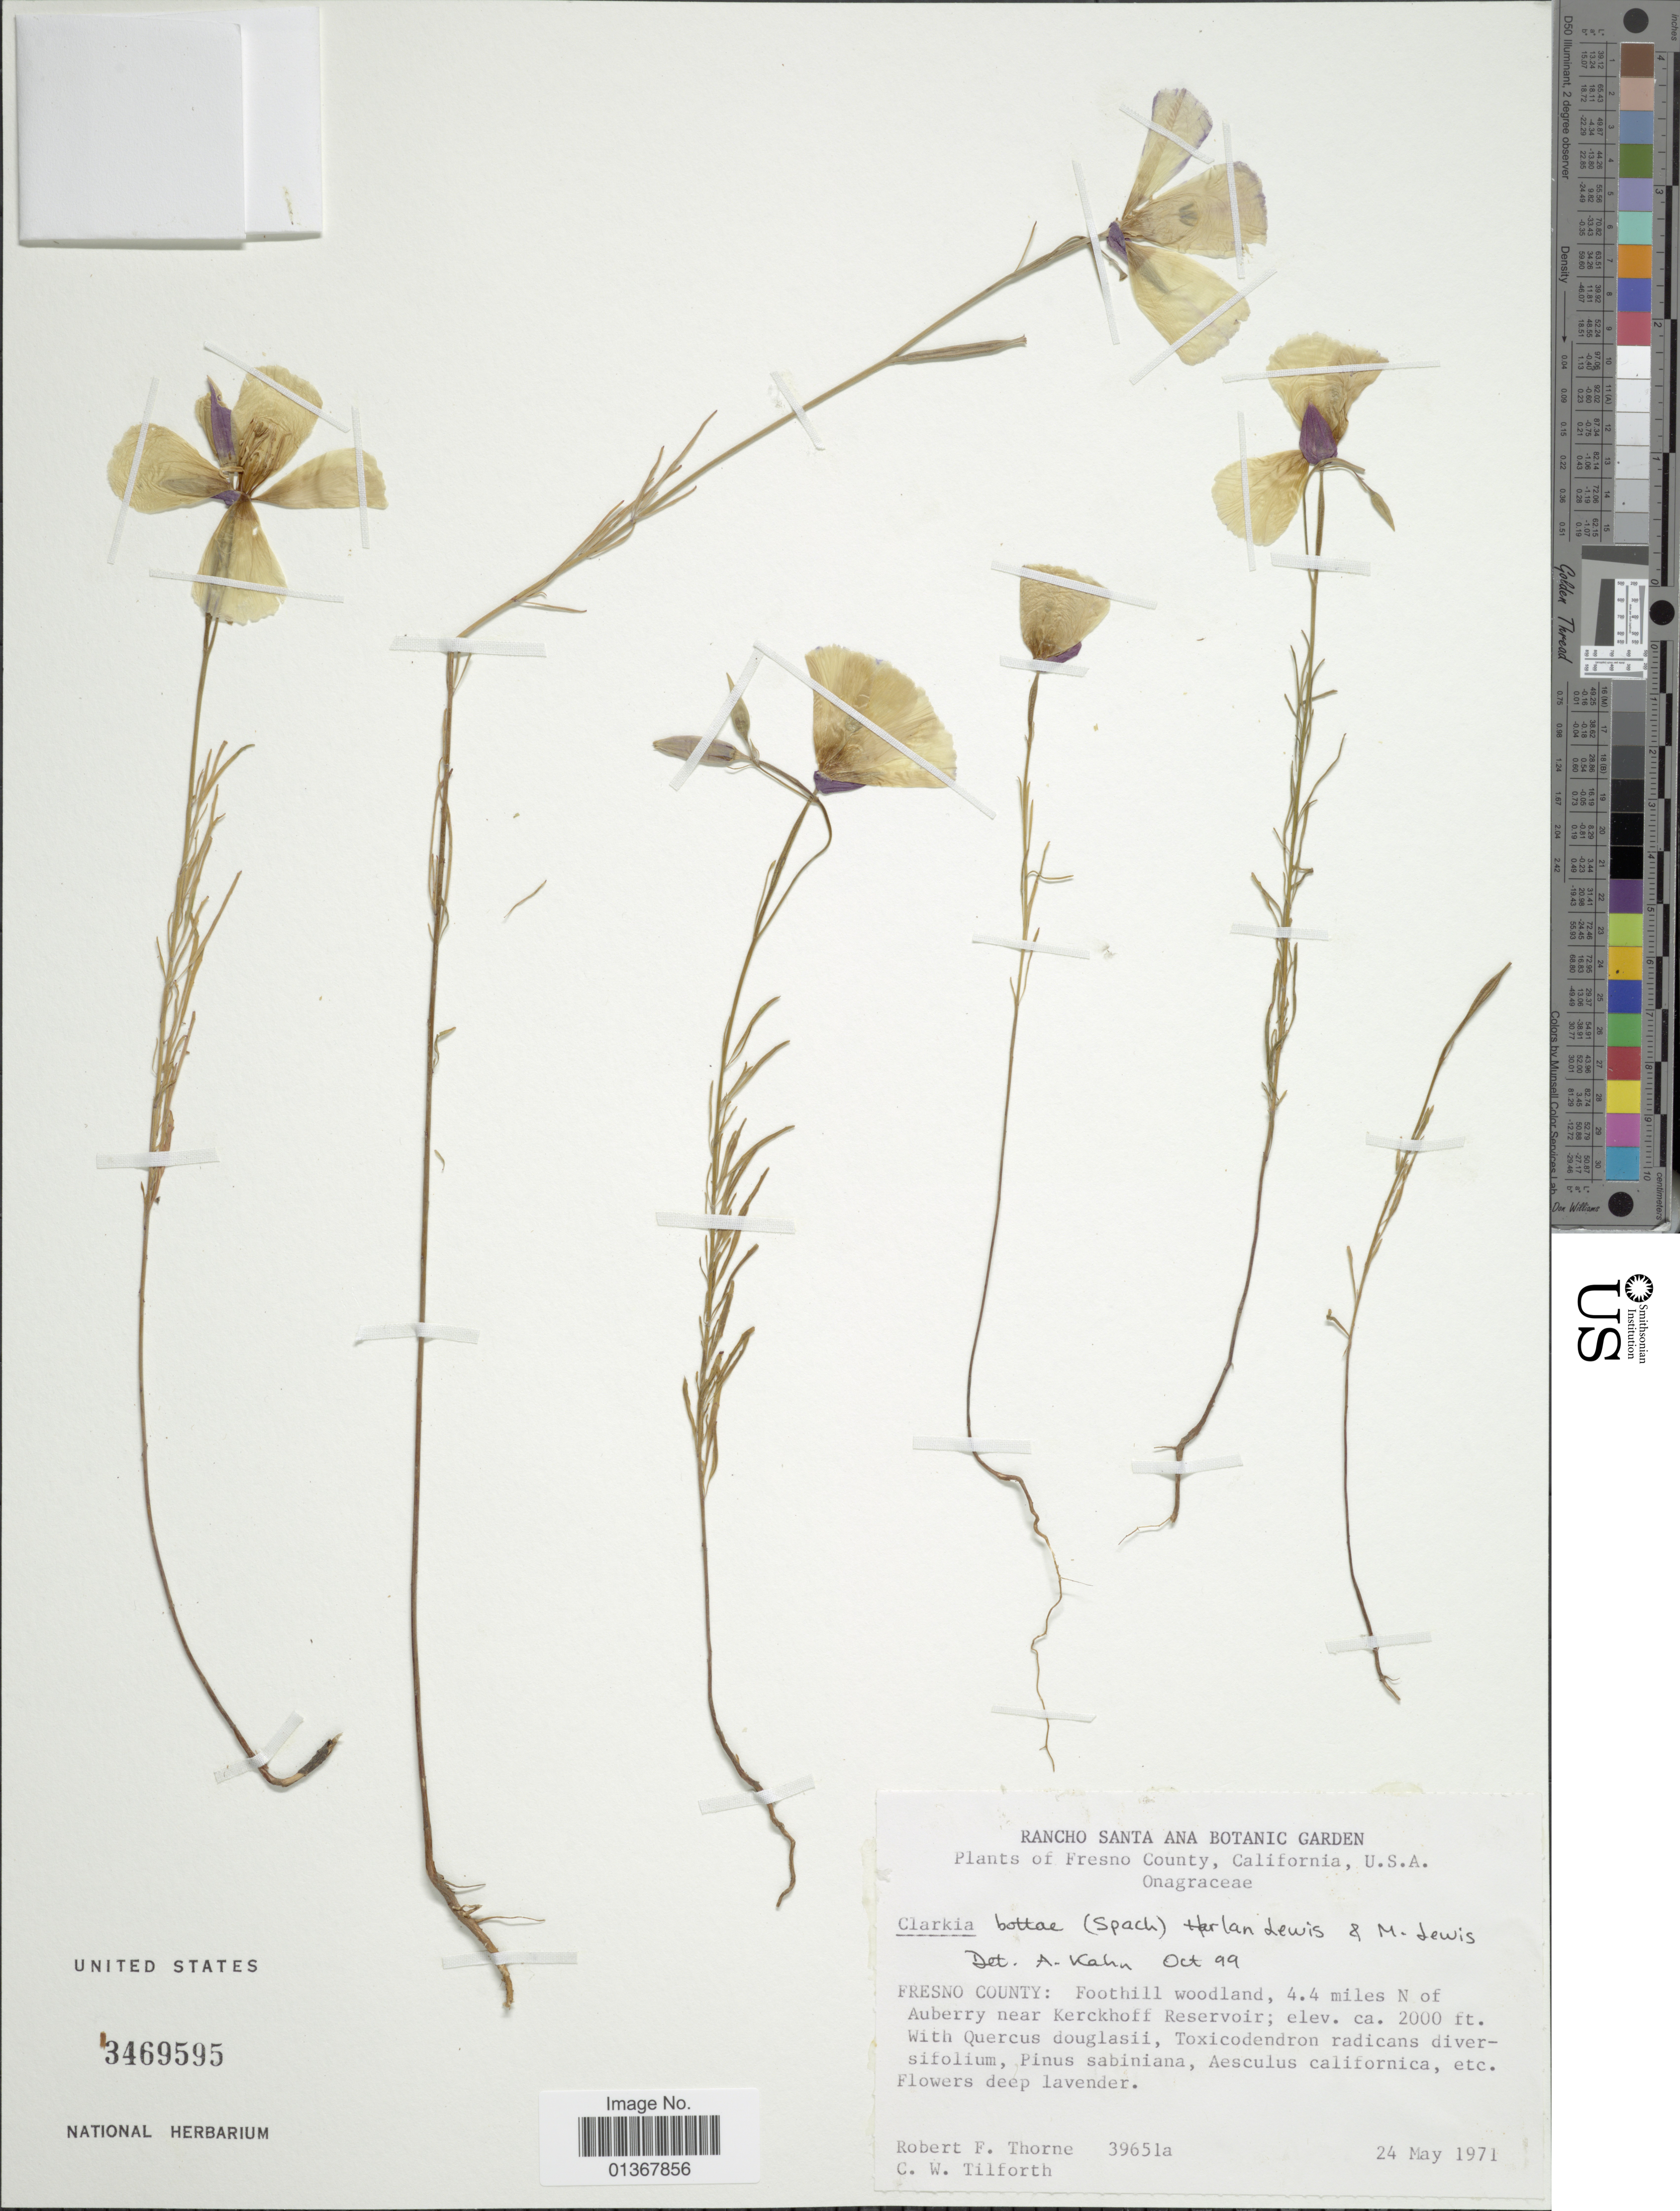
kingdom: Plantae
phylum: Tracheophyta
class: Magnoliopsida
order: Myrtales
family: Onagraceae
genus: Clarkia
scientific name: Clarkia bottae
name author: (Spach) F. H. Lewis & M.E. Lewis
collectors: R. F. Thorne & C. Tilforth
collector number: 39651a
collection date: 1971-05-24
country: United States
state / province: California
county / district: Fresno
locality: Fresno County: Foothill woodland, 4.4 miles N of Auberry near Kerckhoff Reservoir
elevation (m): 610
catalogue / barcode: US 3469595